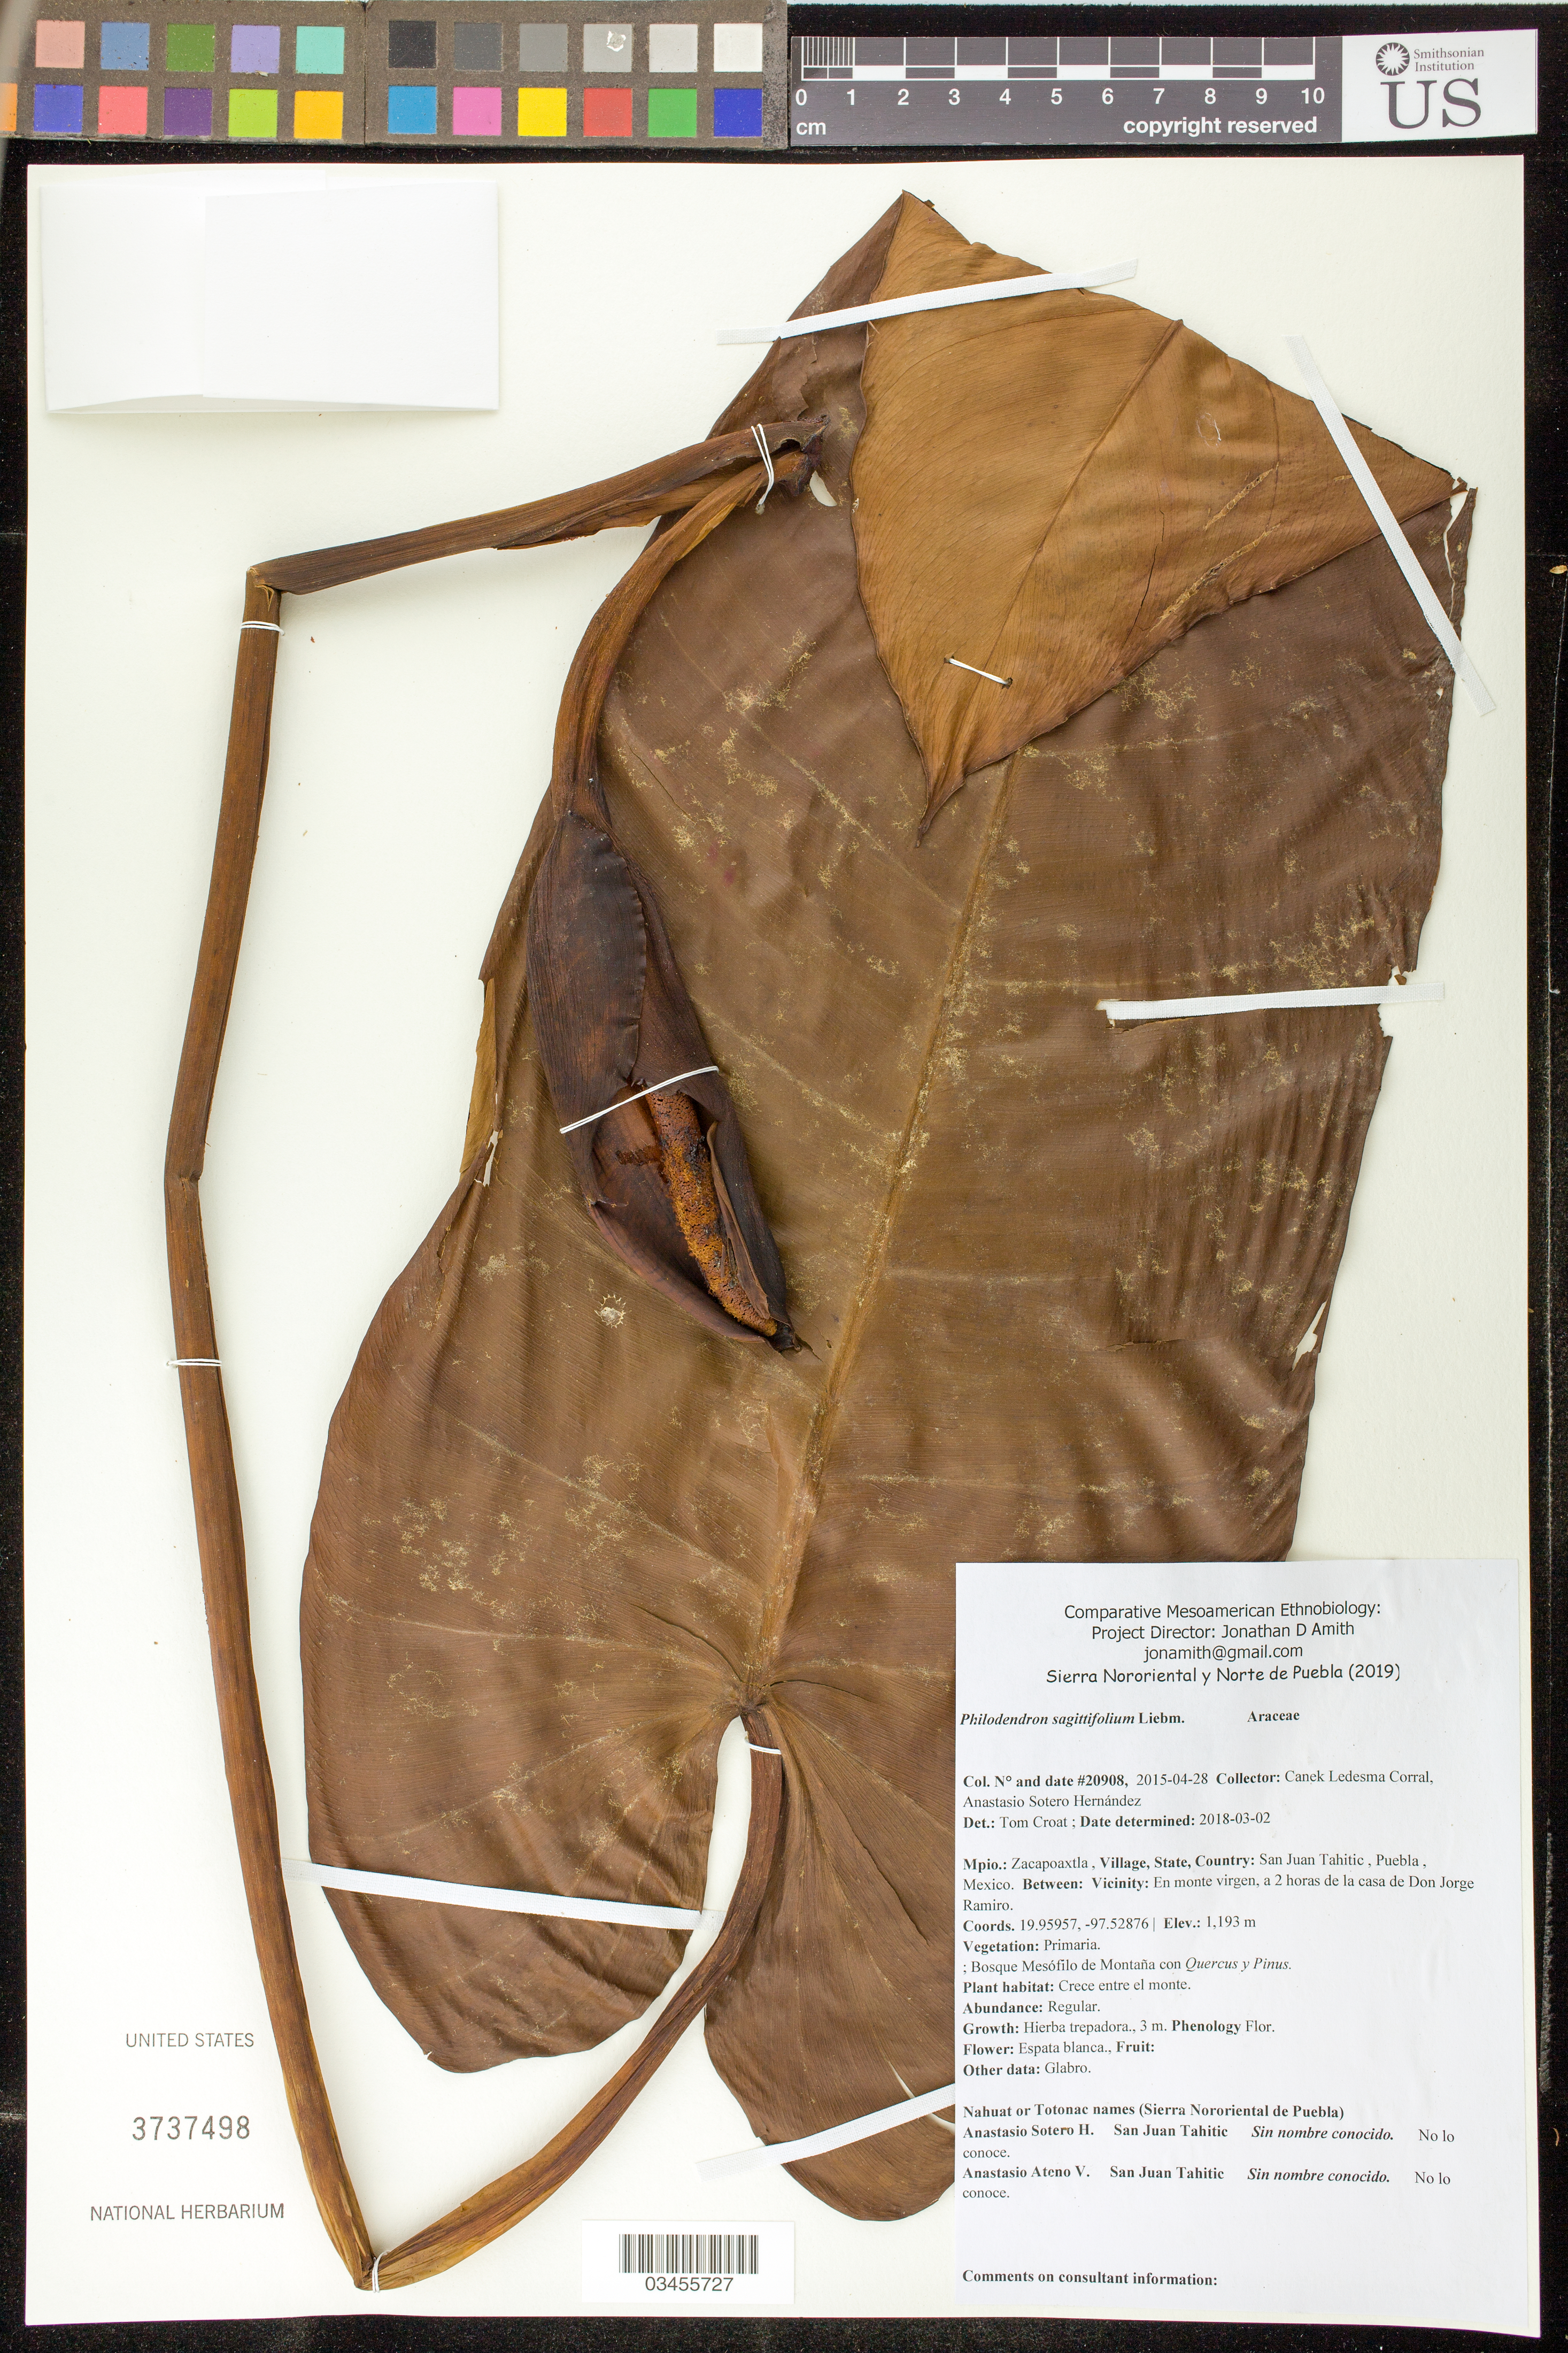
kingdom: Plantae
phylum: Tracheophyta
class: Liliopsida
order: Alismatales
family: Araceae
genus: Philodendron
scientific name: Philodendron sagittifolium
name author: Liebm.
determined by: Croat, Thomas B., Missouri Botanical Garden (MO)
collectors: Canek Ledesma C. & A. Sotero H.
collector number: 20908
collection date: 2015-04-28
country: México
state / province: Puebla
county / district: Zacapoaxtla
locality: PUEBLO: San Juan Tahitic; LOCALIDAD EXACTA: En monte virgen, a 2 horas de la casa de Don Jorge Ramiro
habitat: Bosque mesófilo de montaña con Quercus y Pinus | Crece entre el monte.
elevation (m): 891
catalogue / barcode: US 3737498